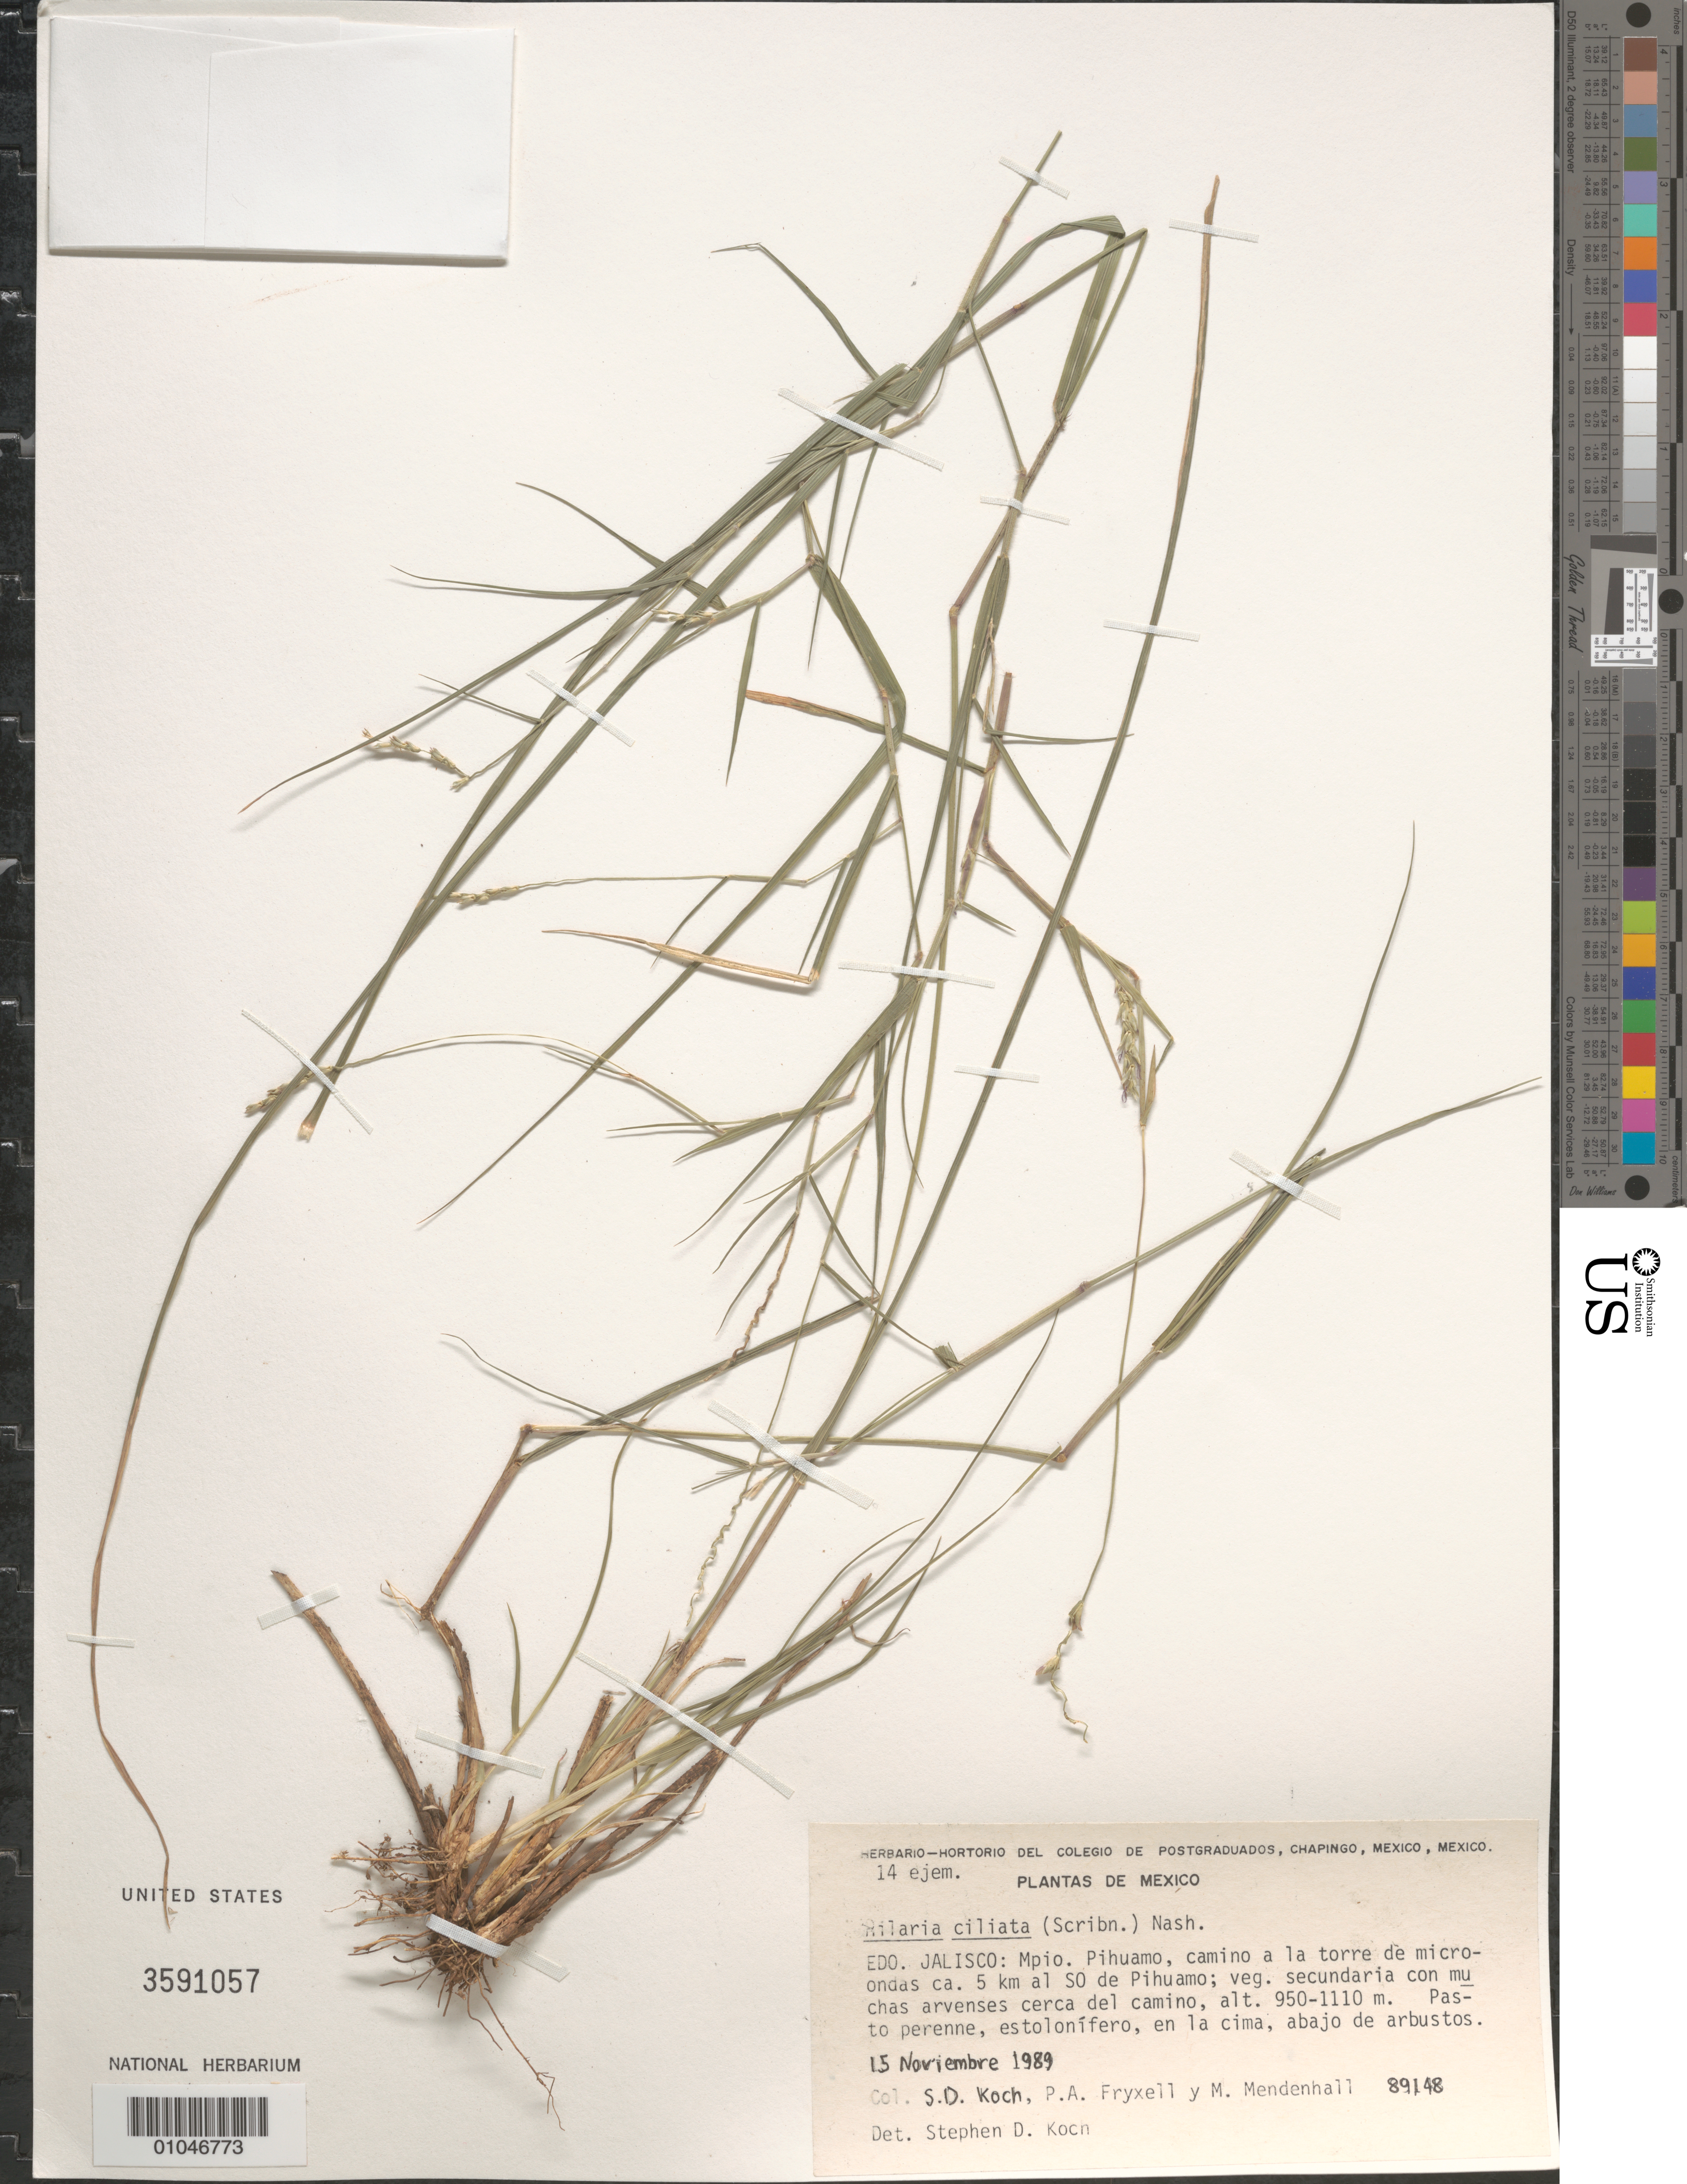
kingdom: Plantae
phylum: Tracheophyta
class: Liliopsida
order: Poales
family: Poaceae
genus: Hilaria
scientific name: Hilaria ciliata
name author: (Scribn.) Nash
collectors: S. D. Koch, P. A. Fryxell & M. Mendenhall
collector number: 89148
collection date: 1989-11-15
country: Mexico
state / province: Jalisco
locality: Camino a la torre de microndas ca. 5 km al SO de Pihuamo, Mpio. Pihuamo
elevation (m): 950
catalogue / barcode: US 3591057